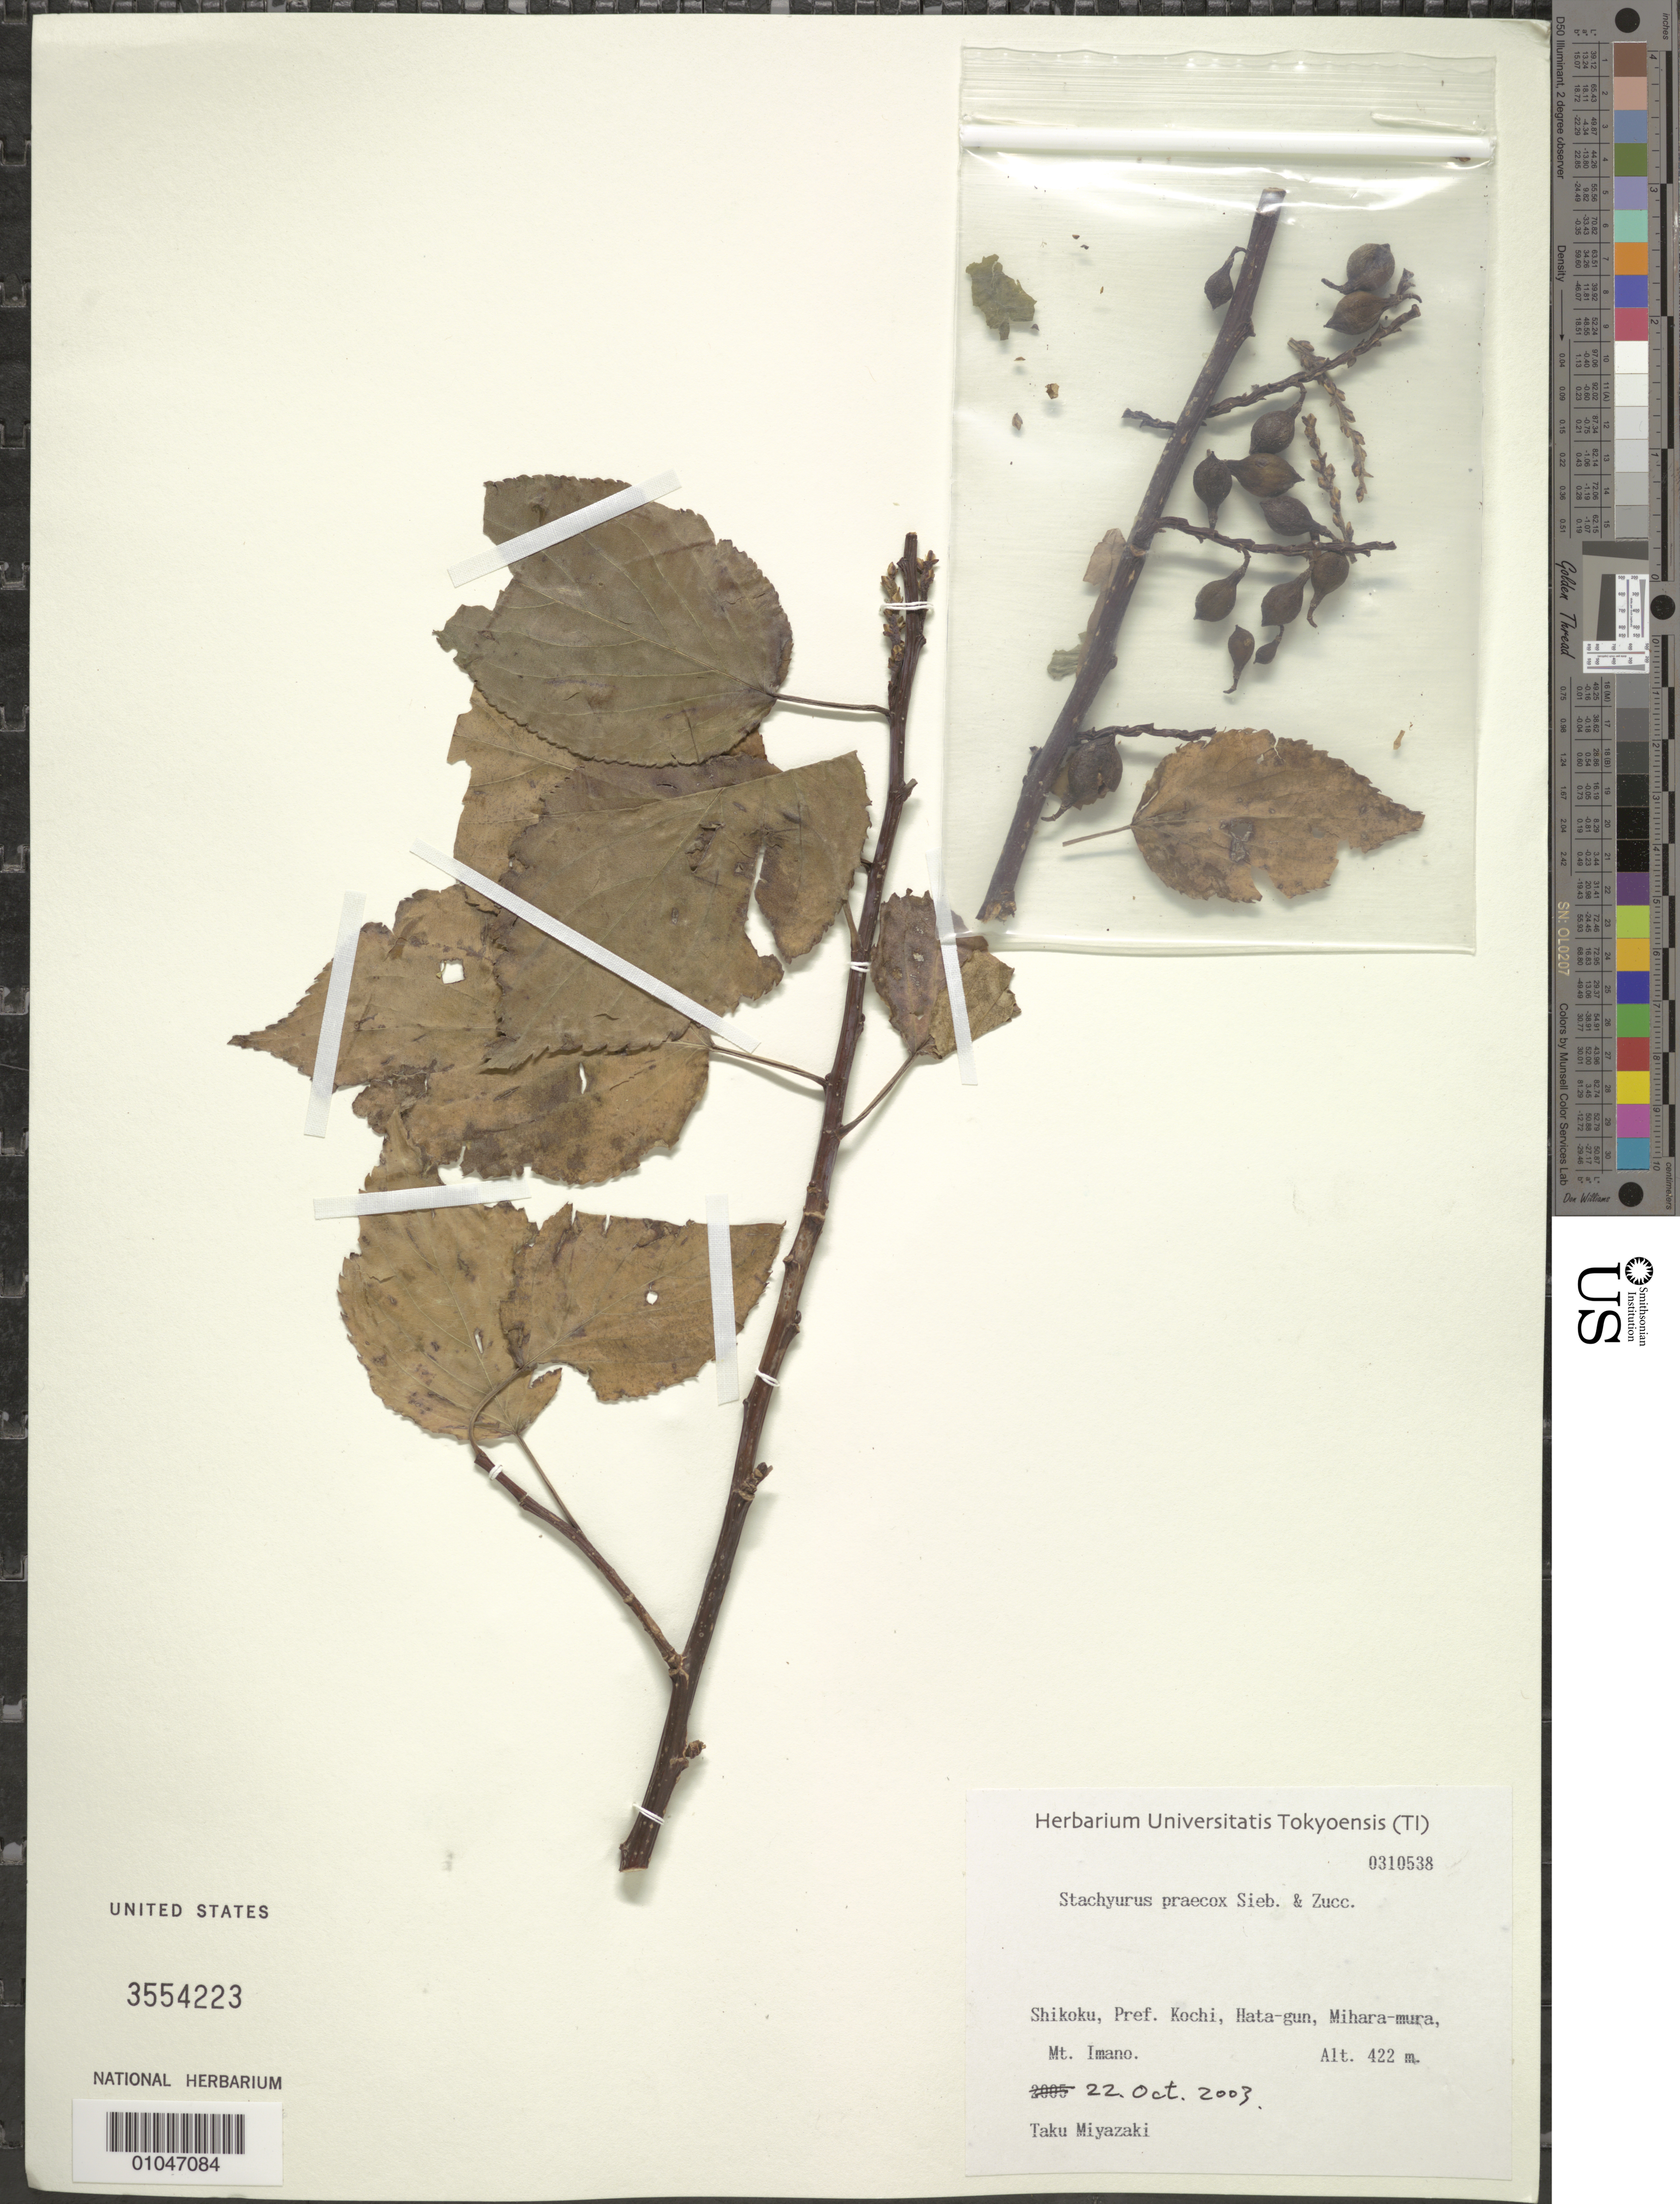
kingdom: Plantae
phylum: Tracheophyta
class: Magnoliopsida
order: Crossosomatales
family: Stachyuraceae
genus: Stachyurus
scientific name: Stachyurus praecox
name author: Siebold & Zucc.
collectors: T. Miyazaki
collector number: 0310538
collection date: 2003-10-22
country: Japan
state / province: Koti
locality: Pref. Kochi, Hata-gun, Mihara-mura, Mt. Imano. Shikoku.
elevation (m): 422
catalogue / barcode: US 3554223